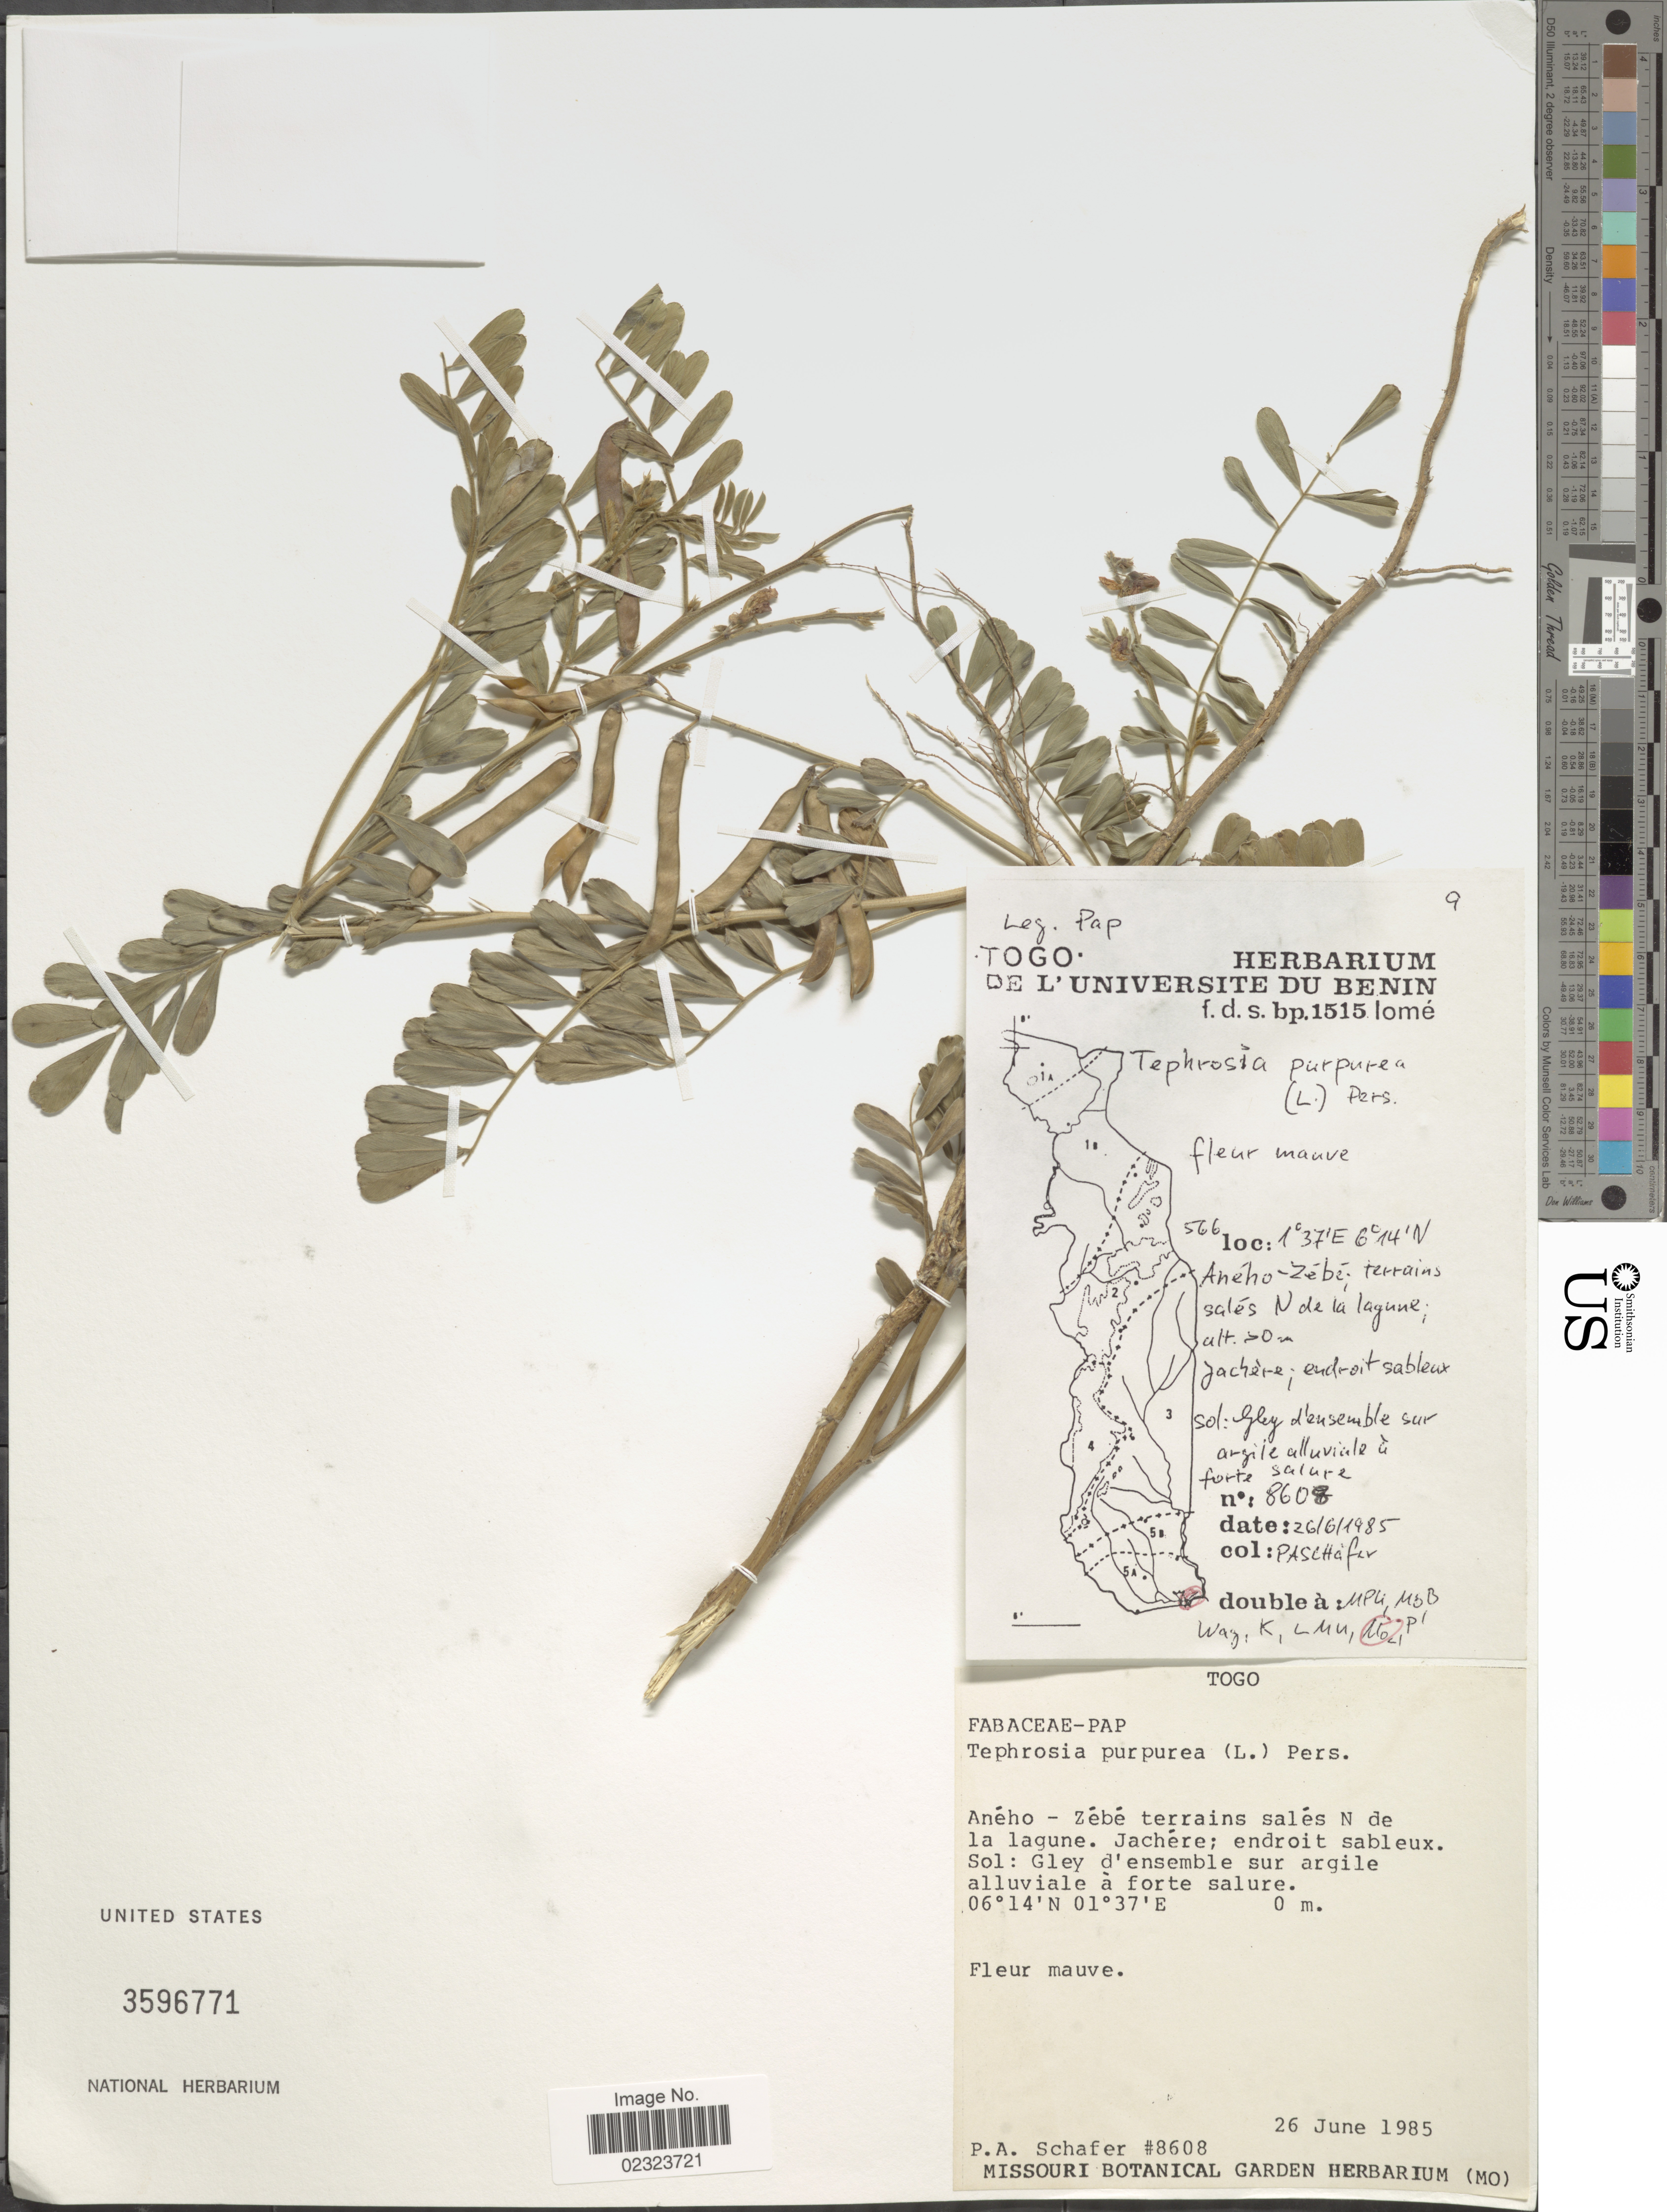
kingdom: Plantae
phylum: Tracheophyta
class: Magnoliopsida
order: Fabales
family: Fabaceae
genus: Tephrosia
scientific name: Tephrosia purpurea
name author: (L.) Pers.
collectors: P. Schafer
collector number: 8608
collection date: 1985-06-26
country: Togo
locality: Aneho-Zebe terrains sales N de la laguna, Jachere; endroit sableux.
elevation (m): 0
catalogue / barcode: US 3596771